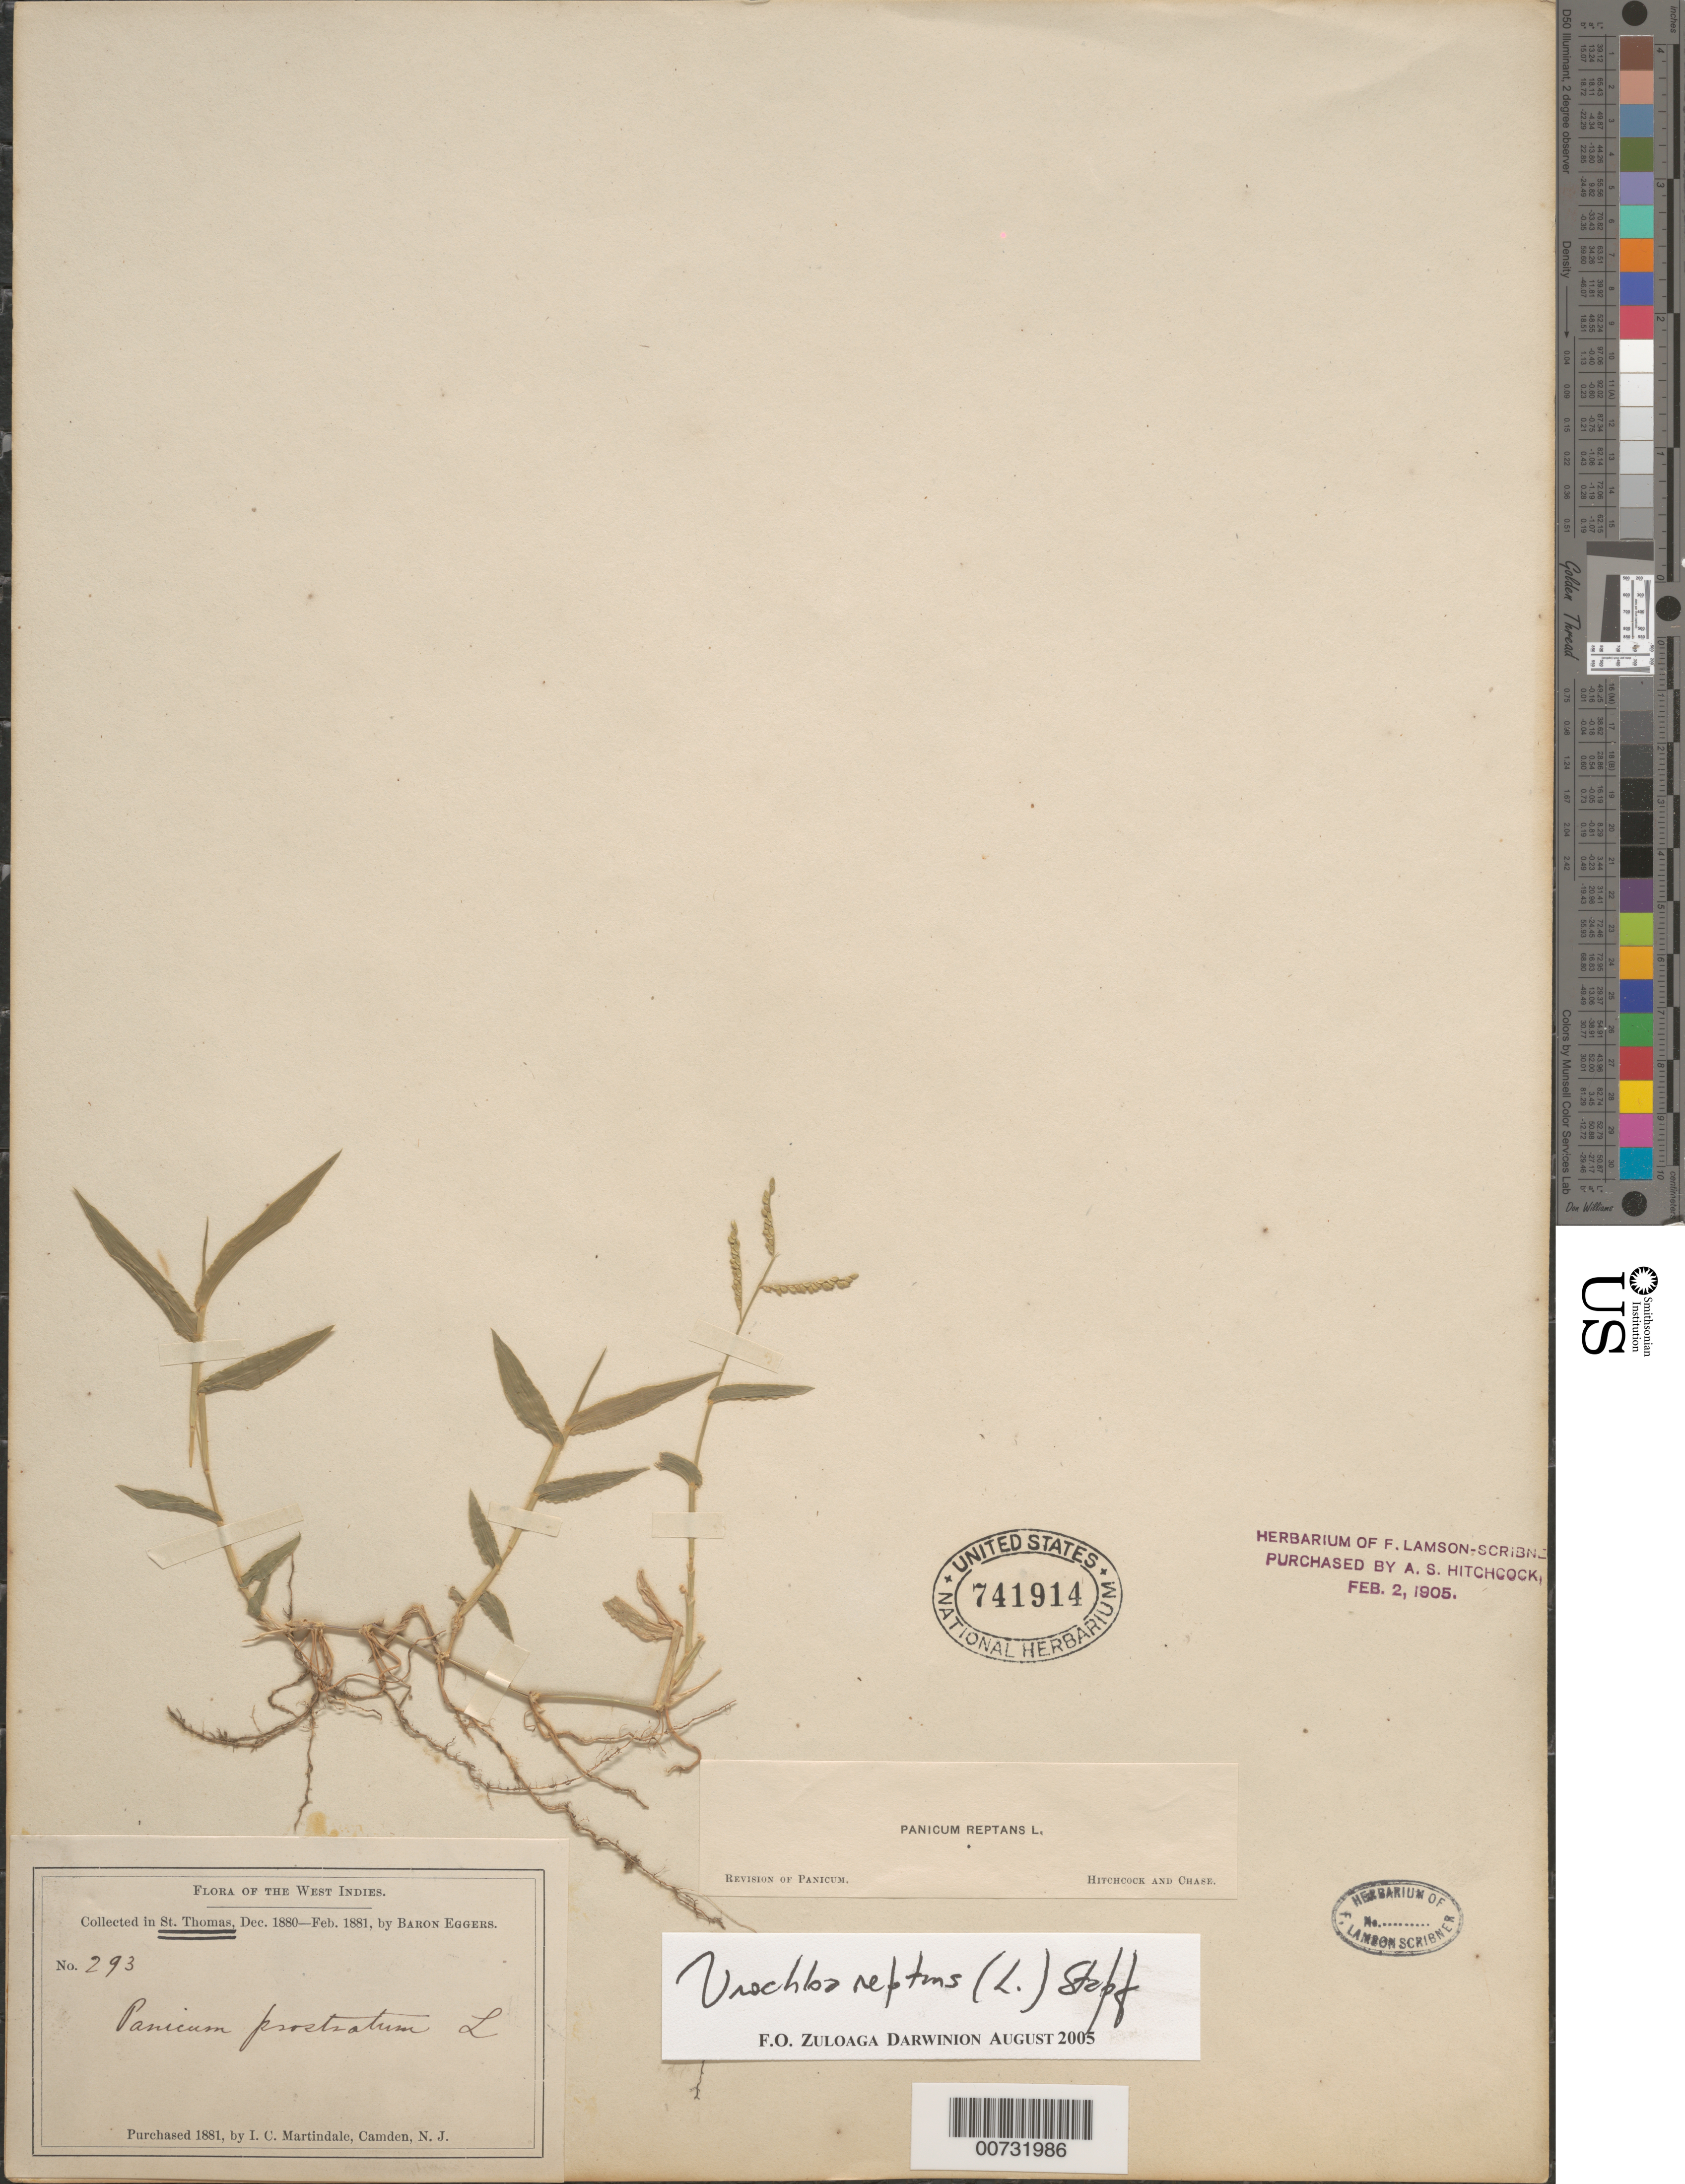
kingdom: Plantae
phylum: Tracheophyta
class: Liliopsida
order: Poales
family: Poaceae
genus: Urochloa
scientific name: Urochloa reptans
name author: (L.) Stapf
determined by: Hitchcock, Albert S.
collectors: H. F. A. von Eggers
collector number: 293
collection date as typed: Dec 1880 to -- Feb 1881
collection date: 1880-12/1881-02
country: U.S. Virgin Islands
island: St. Thomas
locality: St. Thomas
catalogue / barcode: US 741914